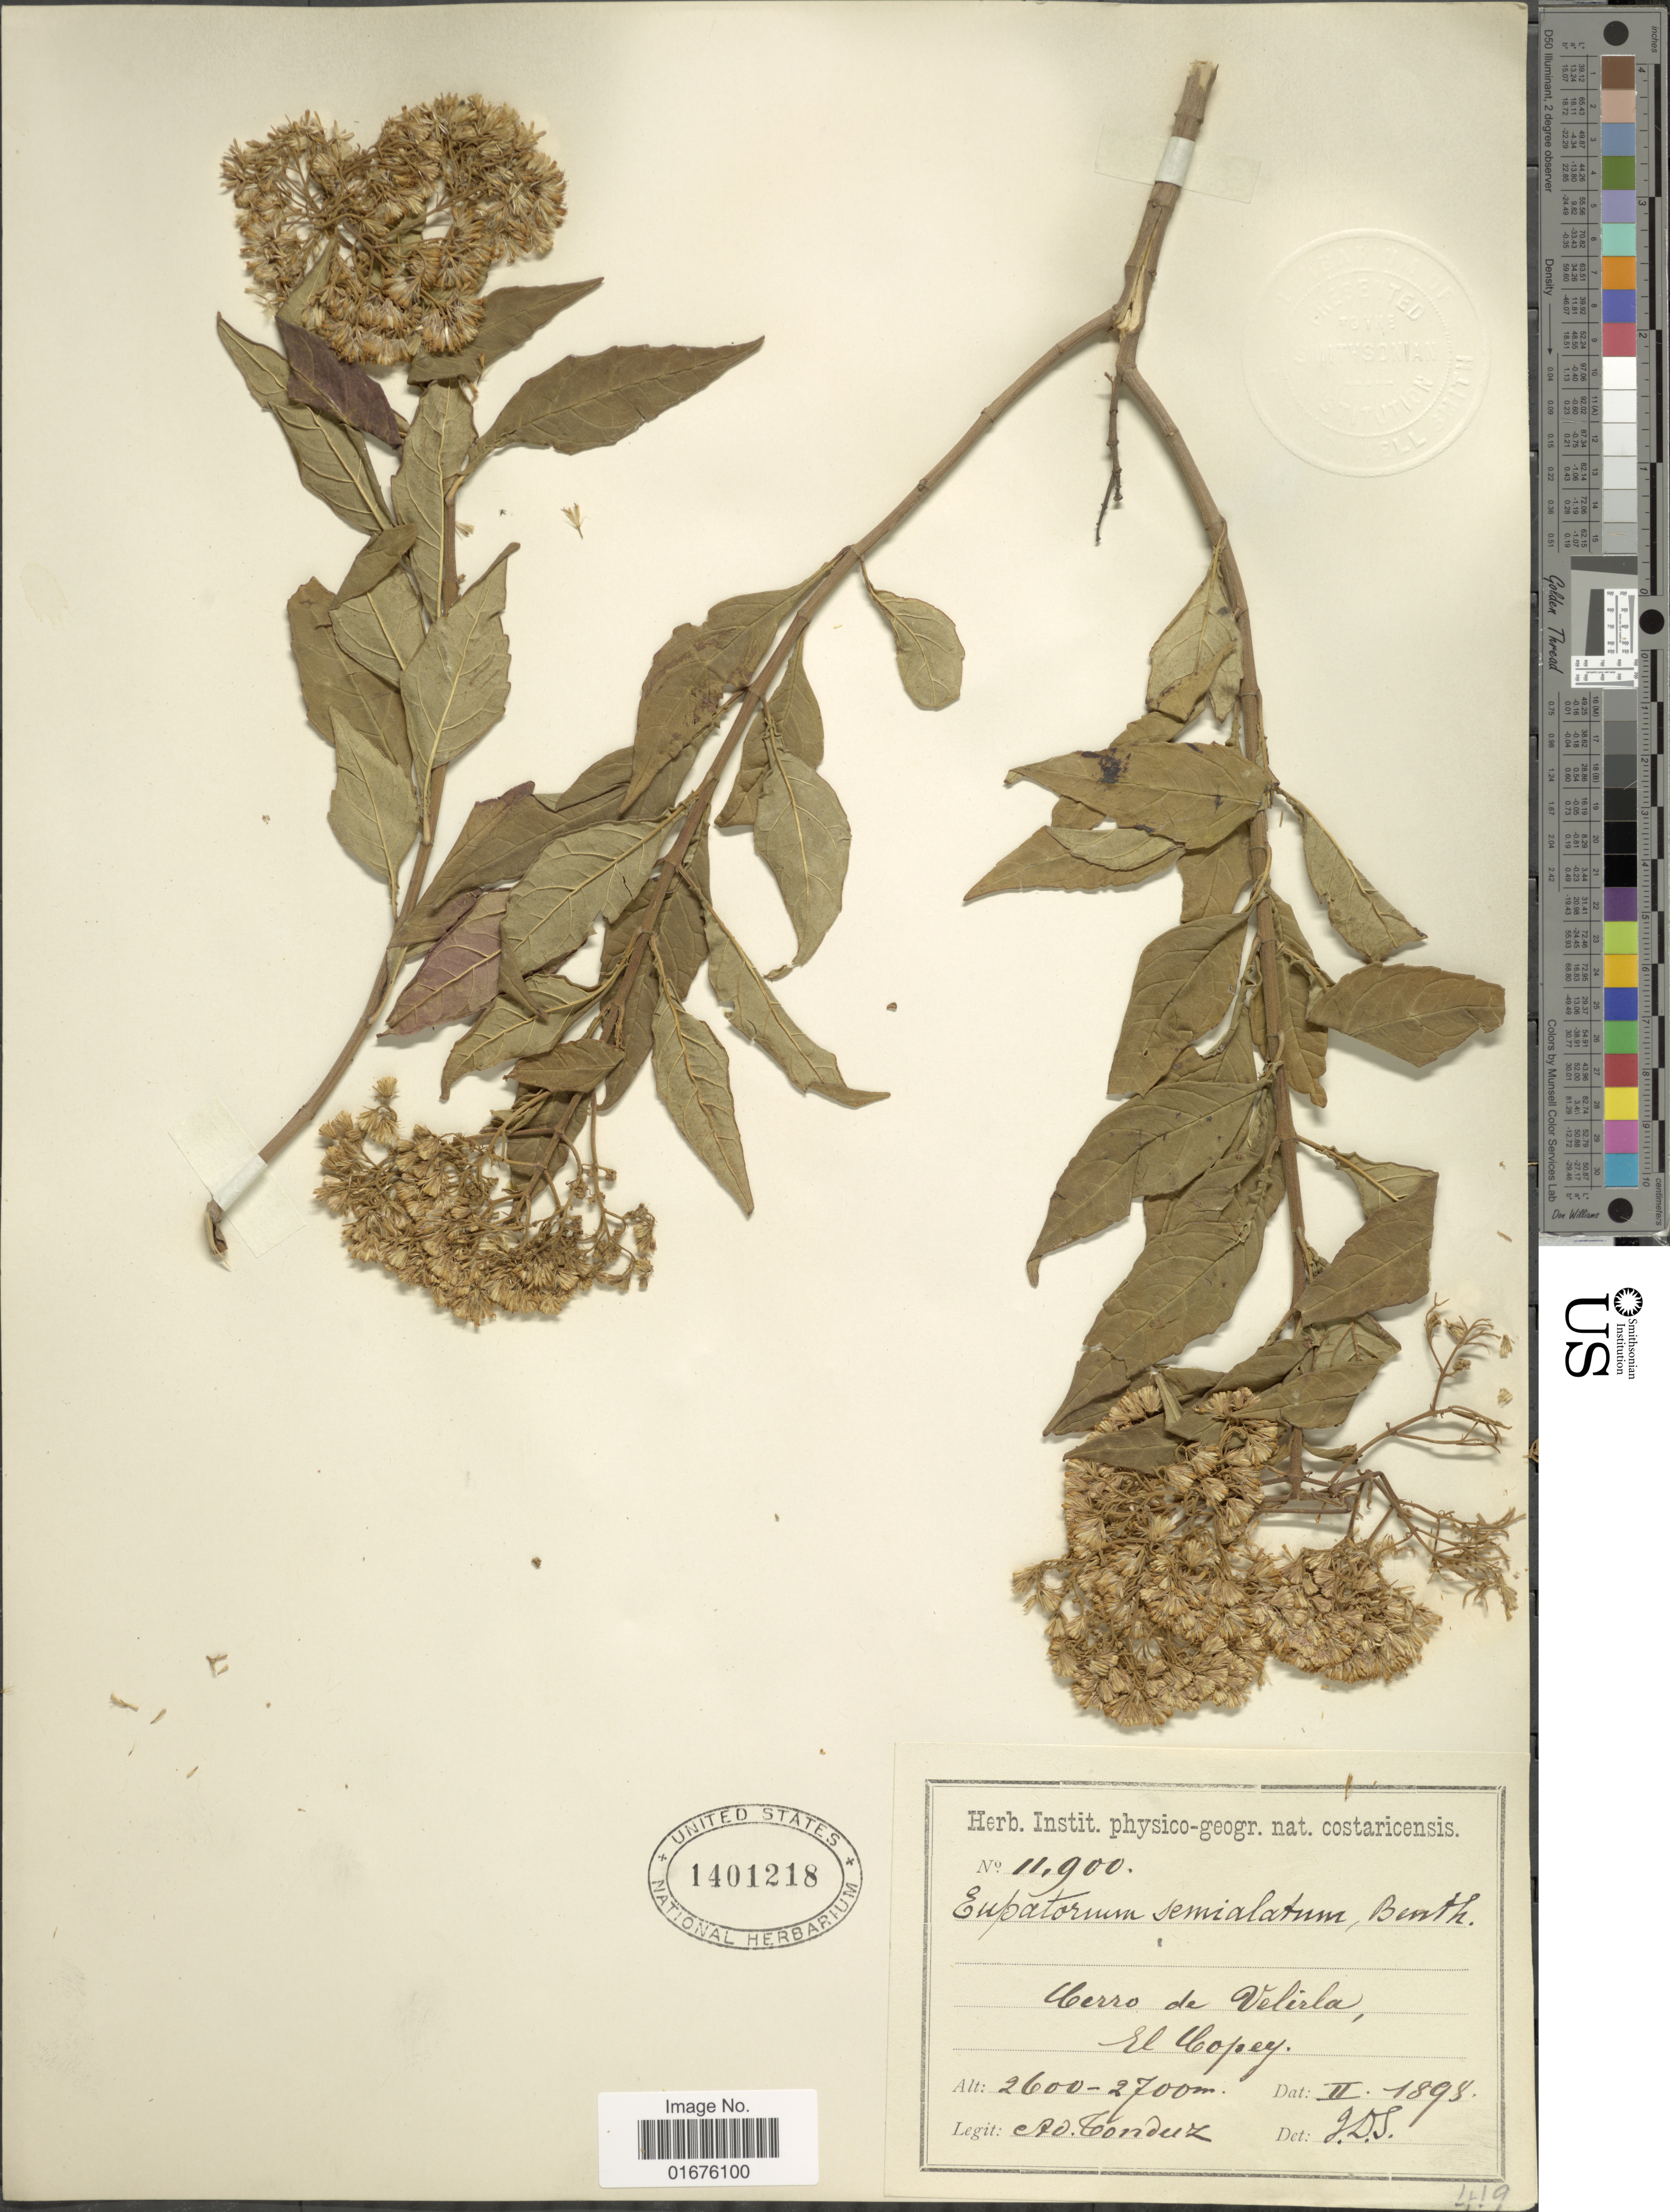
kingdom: Plantae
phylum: Tracheophyta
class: Magnoliopsida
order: Asterales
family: Asteraceae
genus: Ageratina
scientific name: Ageratina ligustrina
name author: (DC.) R.M. King & H. Rob.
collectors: A. Tonduz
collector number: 11900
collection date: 1898-02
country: Costa Rica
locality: Cerro deVelirla, El Copey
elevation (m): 2600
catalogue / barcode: US 1401218